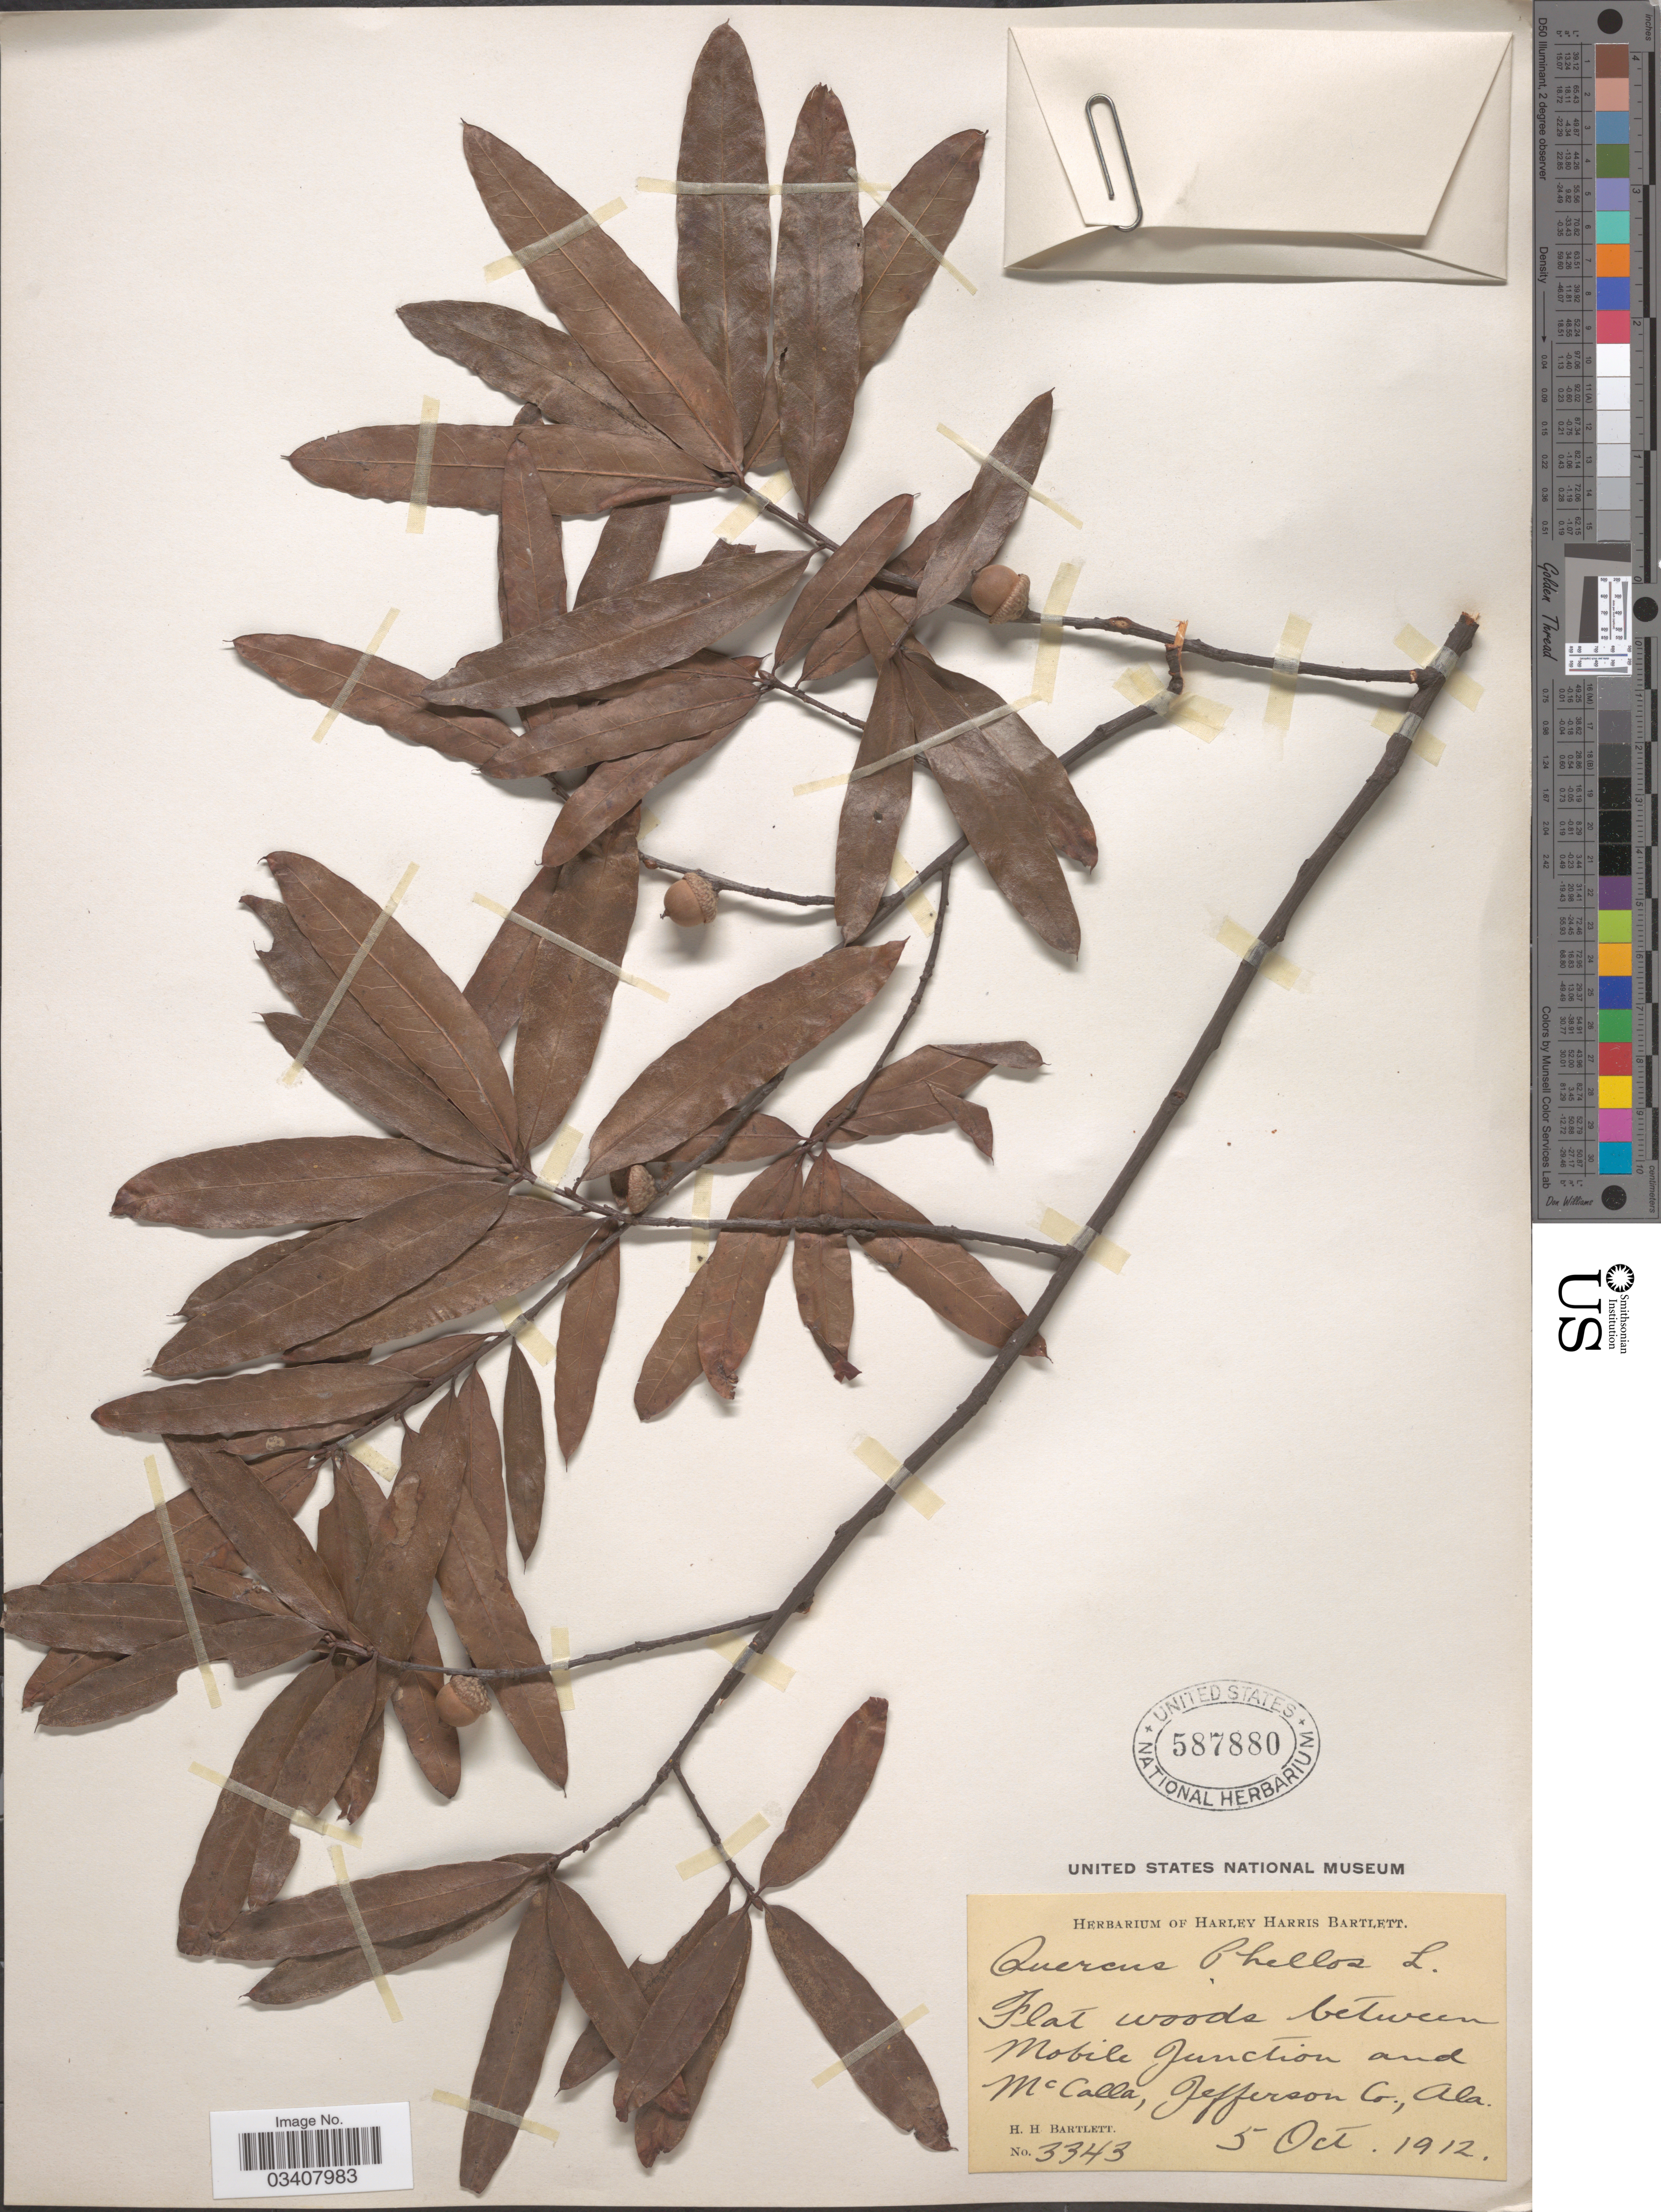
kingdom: Plantae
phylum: Tracheophyta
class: Magnoliopsida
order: Fagales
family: Fagaceae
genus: Quercus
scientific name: Quercus phellos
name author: L.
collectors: H. H. Bartlett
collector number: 3343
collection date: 1912-10-05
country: United States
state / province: Alabama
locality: Flat woods between Mobile Junction and McCalla, Jefferson Co.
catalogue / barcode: US 587880